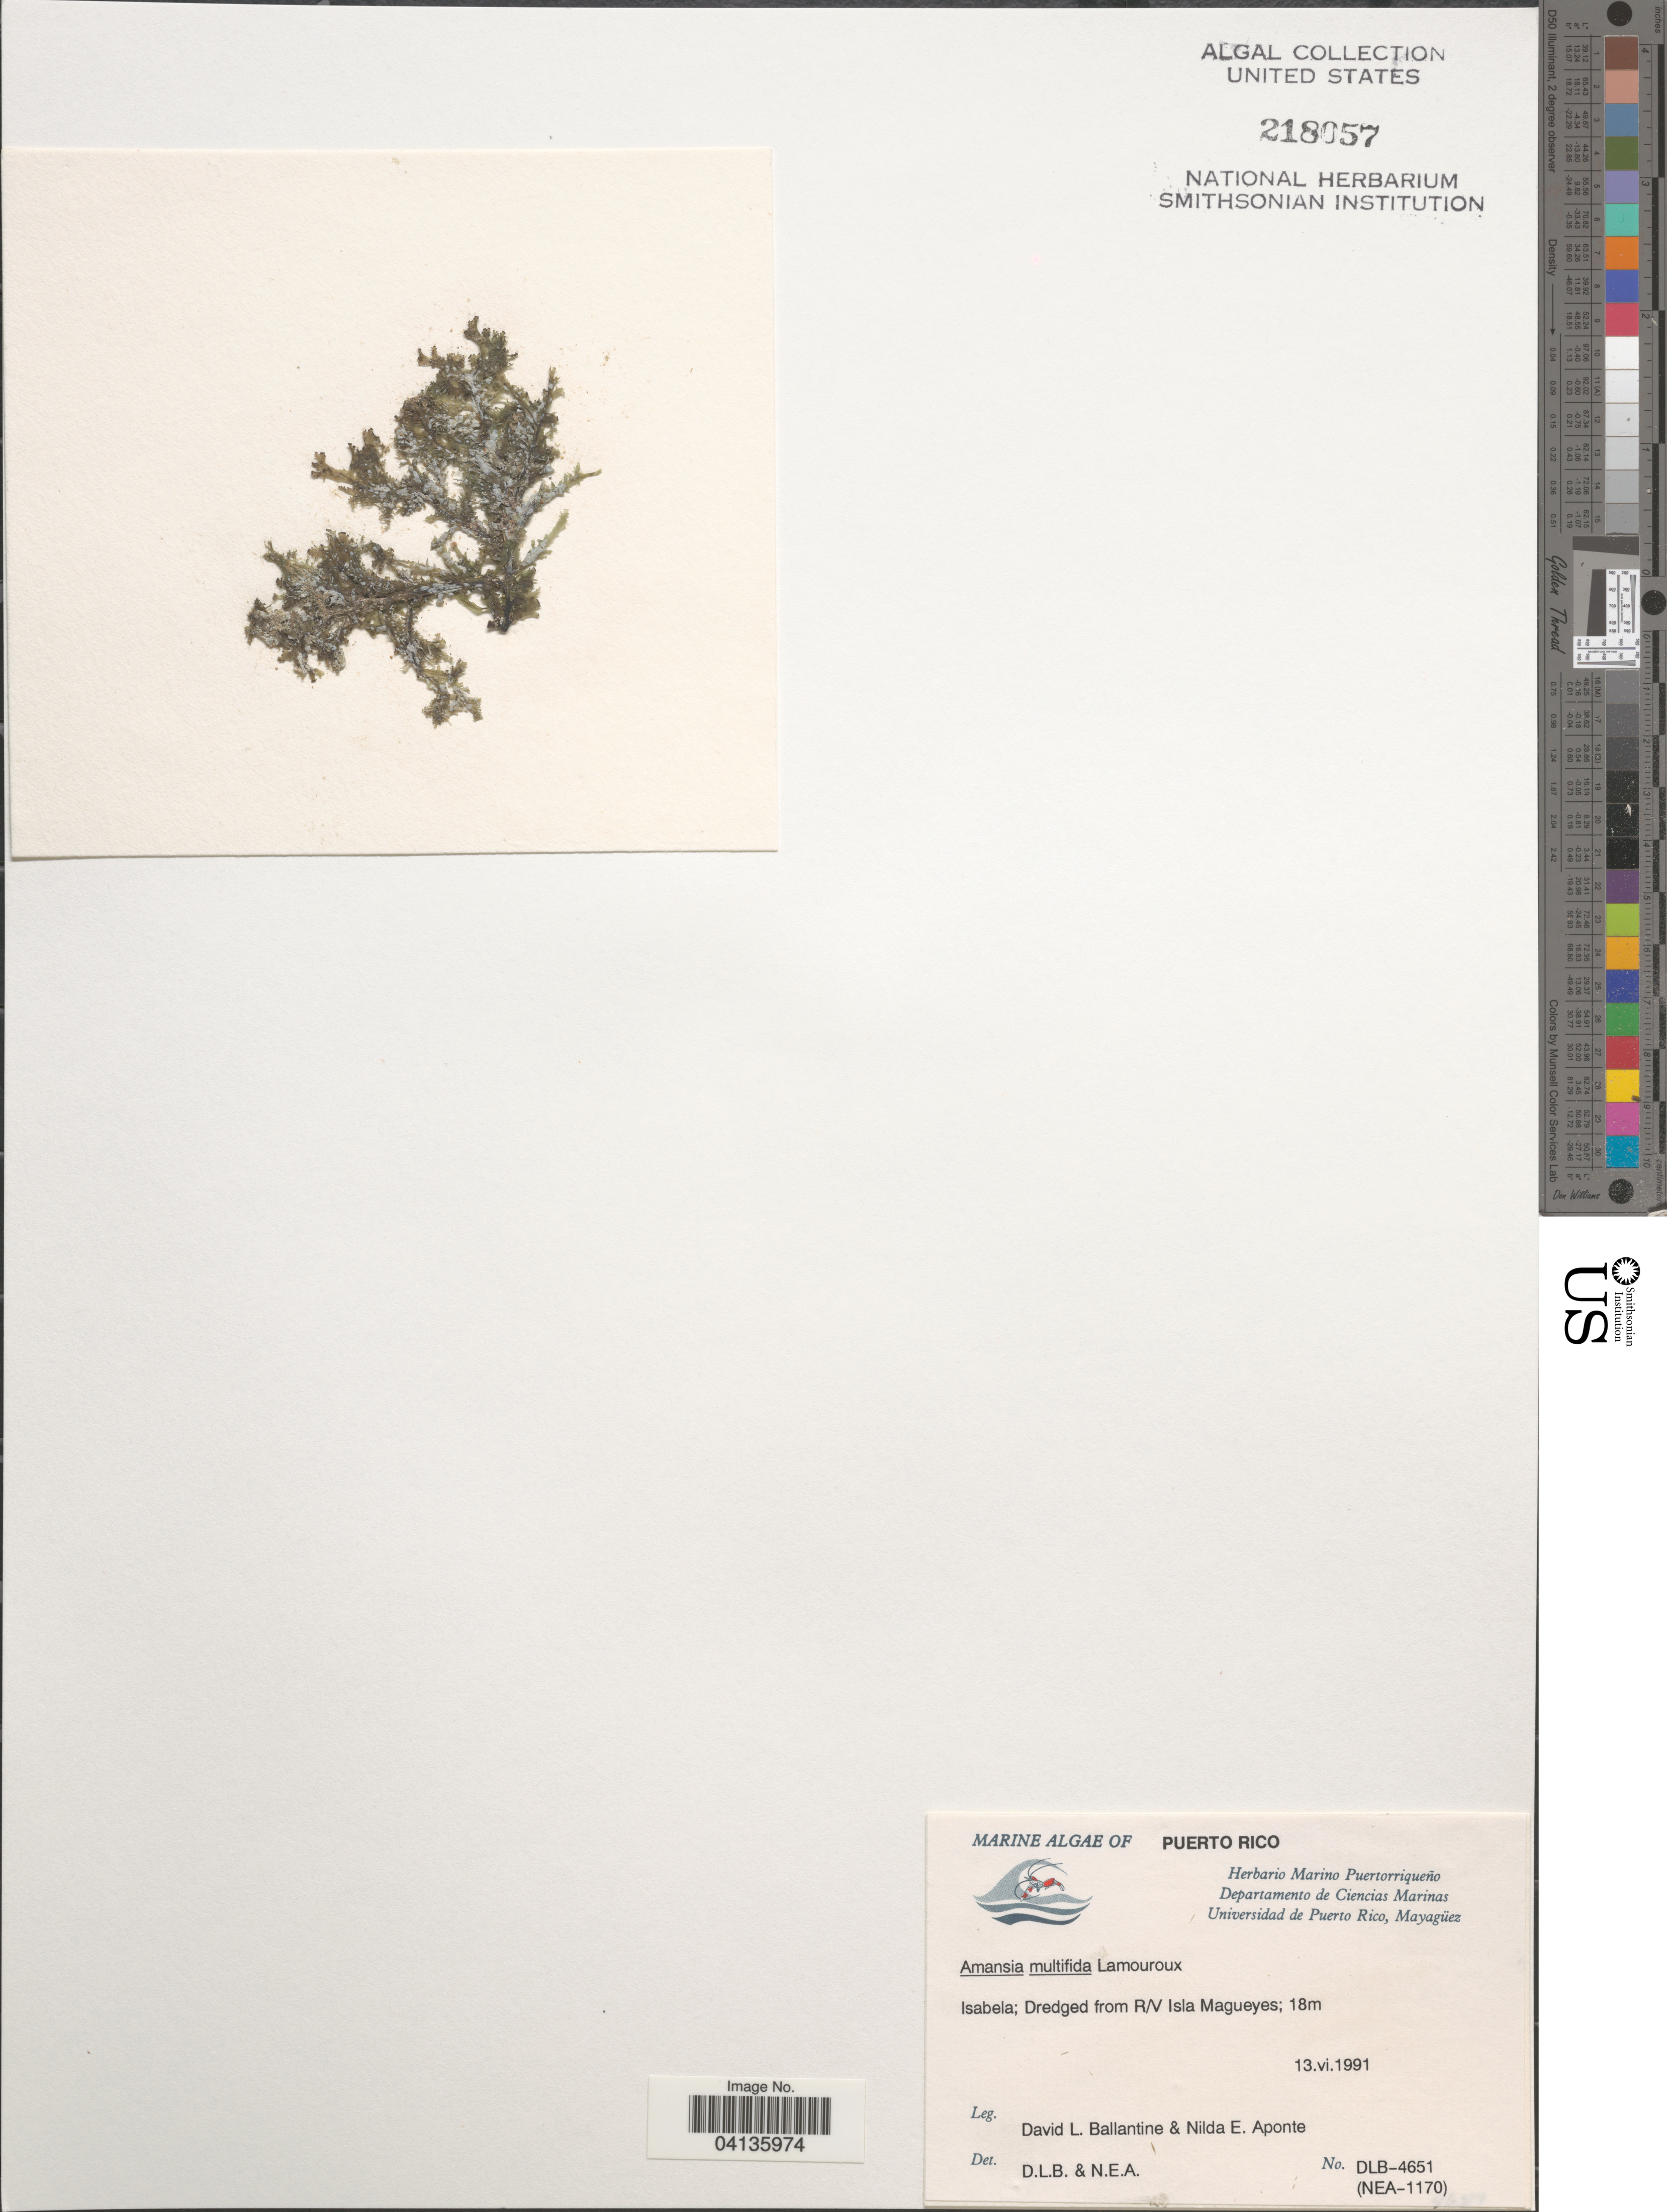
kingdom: Plantae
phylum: Rhodophyta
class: Florideophyceae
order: Ceramiales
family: Rhodomelaceae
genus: Amansia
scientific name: Amansia multifida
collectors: D.L. Ballantine & N. E. Aponte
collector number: DLB-4651 (NEA-1170)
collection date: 1991-06-13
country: Puerto Rico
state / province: Isabela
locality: Dredged from R/V Isla Magueyes.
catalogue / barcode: US 218057